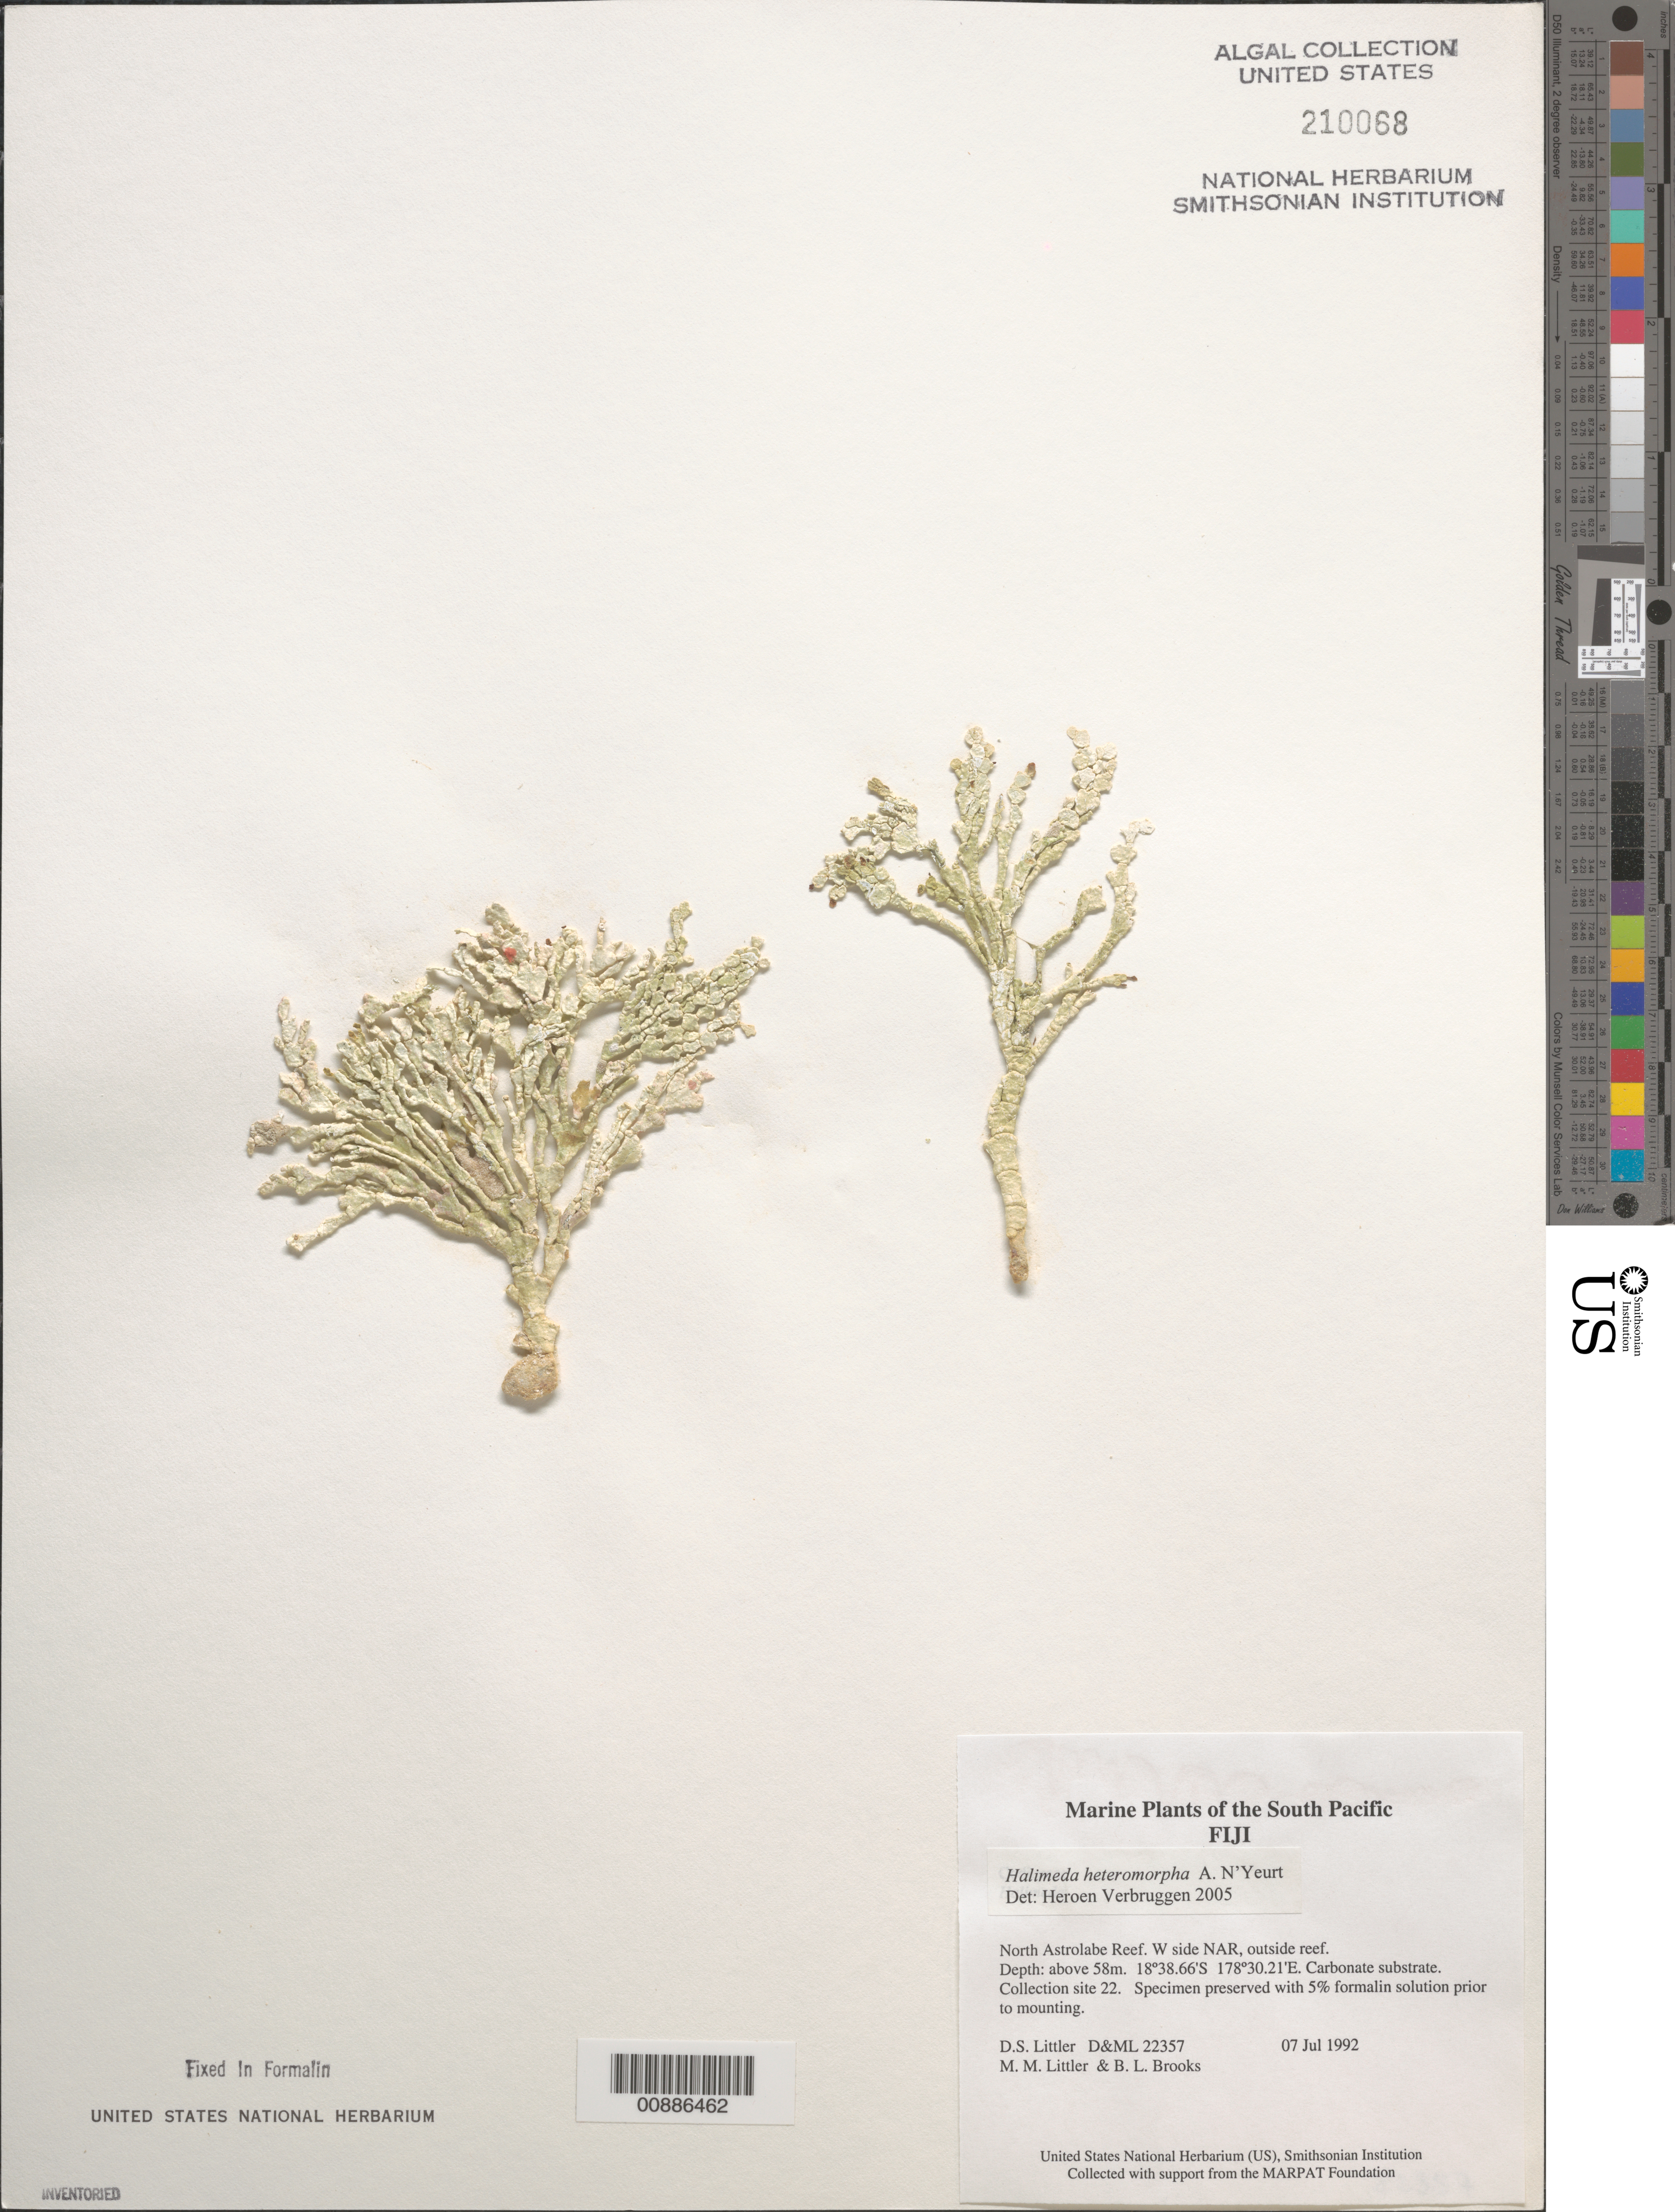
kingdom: Plantae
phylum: Chlorophyta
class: Ulvophyceae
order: Bryopsidales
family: Halimedaceae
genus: Halimeda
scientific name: Halimeda heteromorpha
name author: N'Yeurt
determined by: Verbruggen, H.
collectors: D. S. Littler, M. M. Littler & B. Brooks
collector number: D&ML 22357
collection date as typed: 07 Jul 1992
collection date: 1992-07-07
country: Fiji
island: North Astrolabe Reef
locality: North Astrolabe Reef, west side, outside reef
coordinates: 18 38.66'S, 178 30.21'E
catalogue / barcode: US 210068